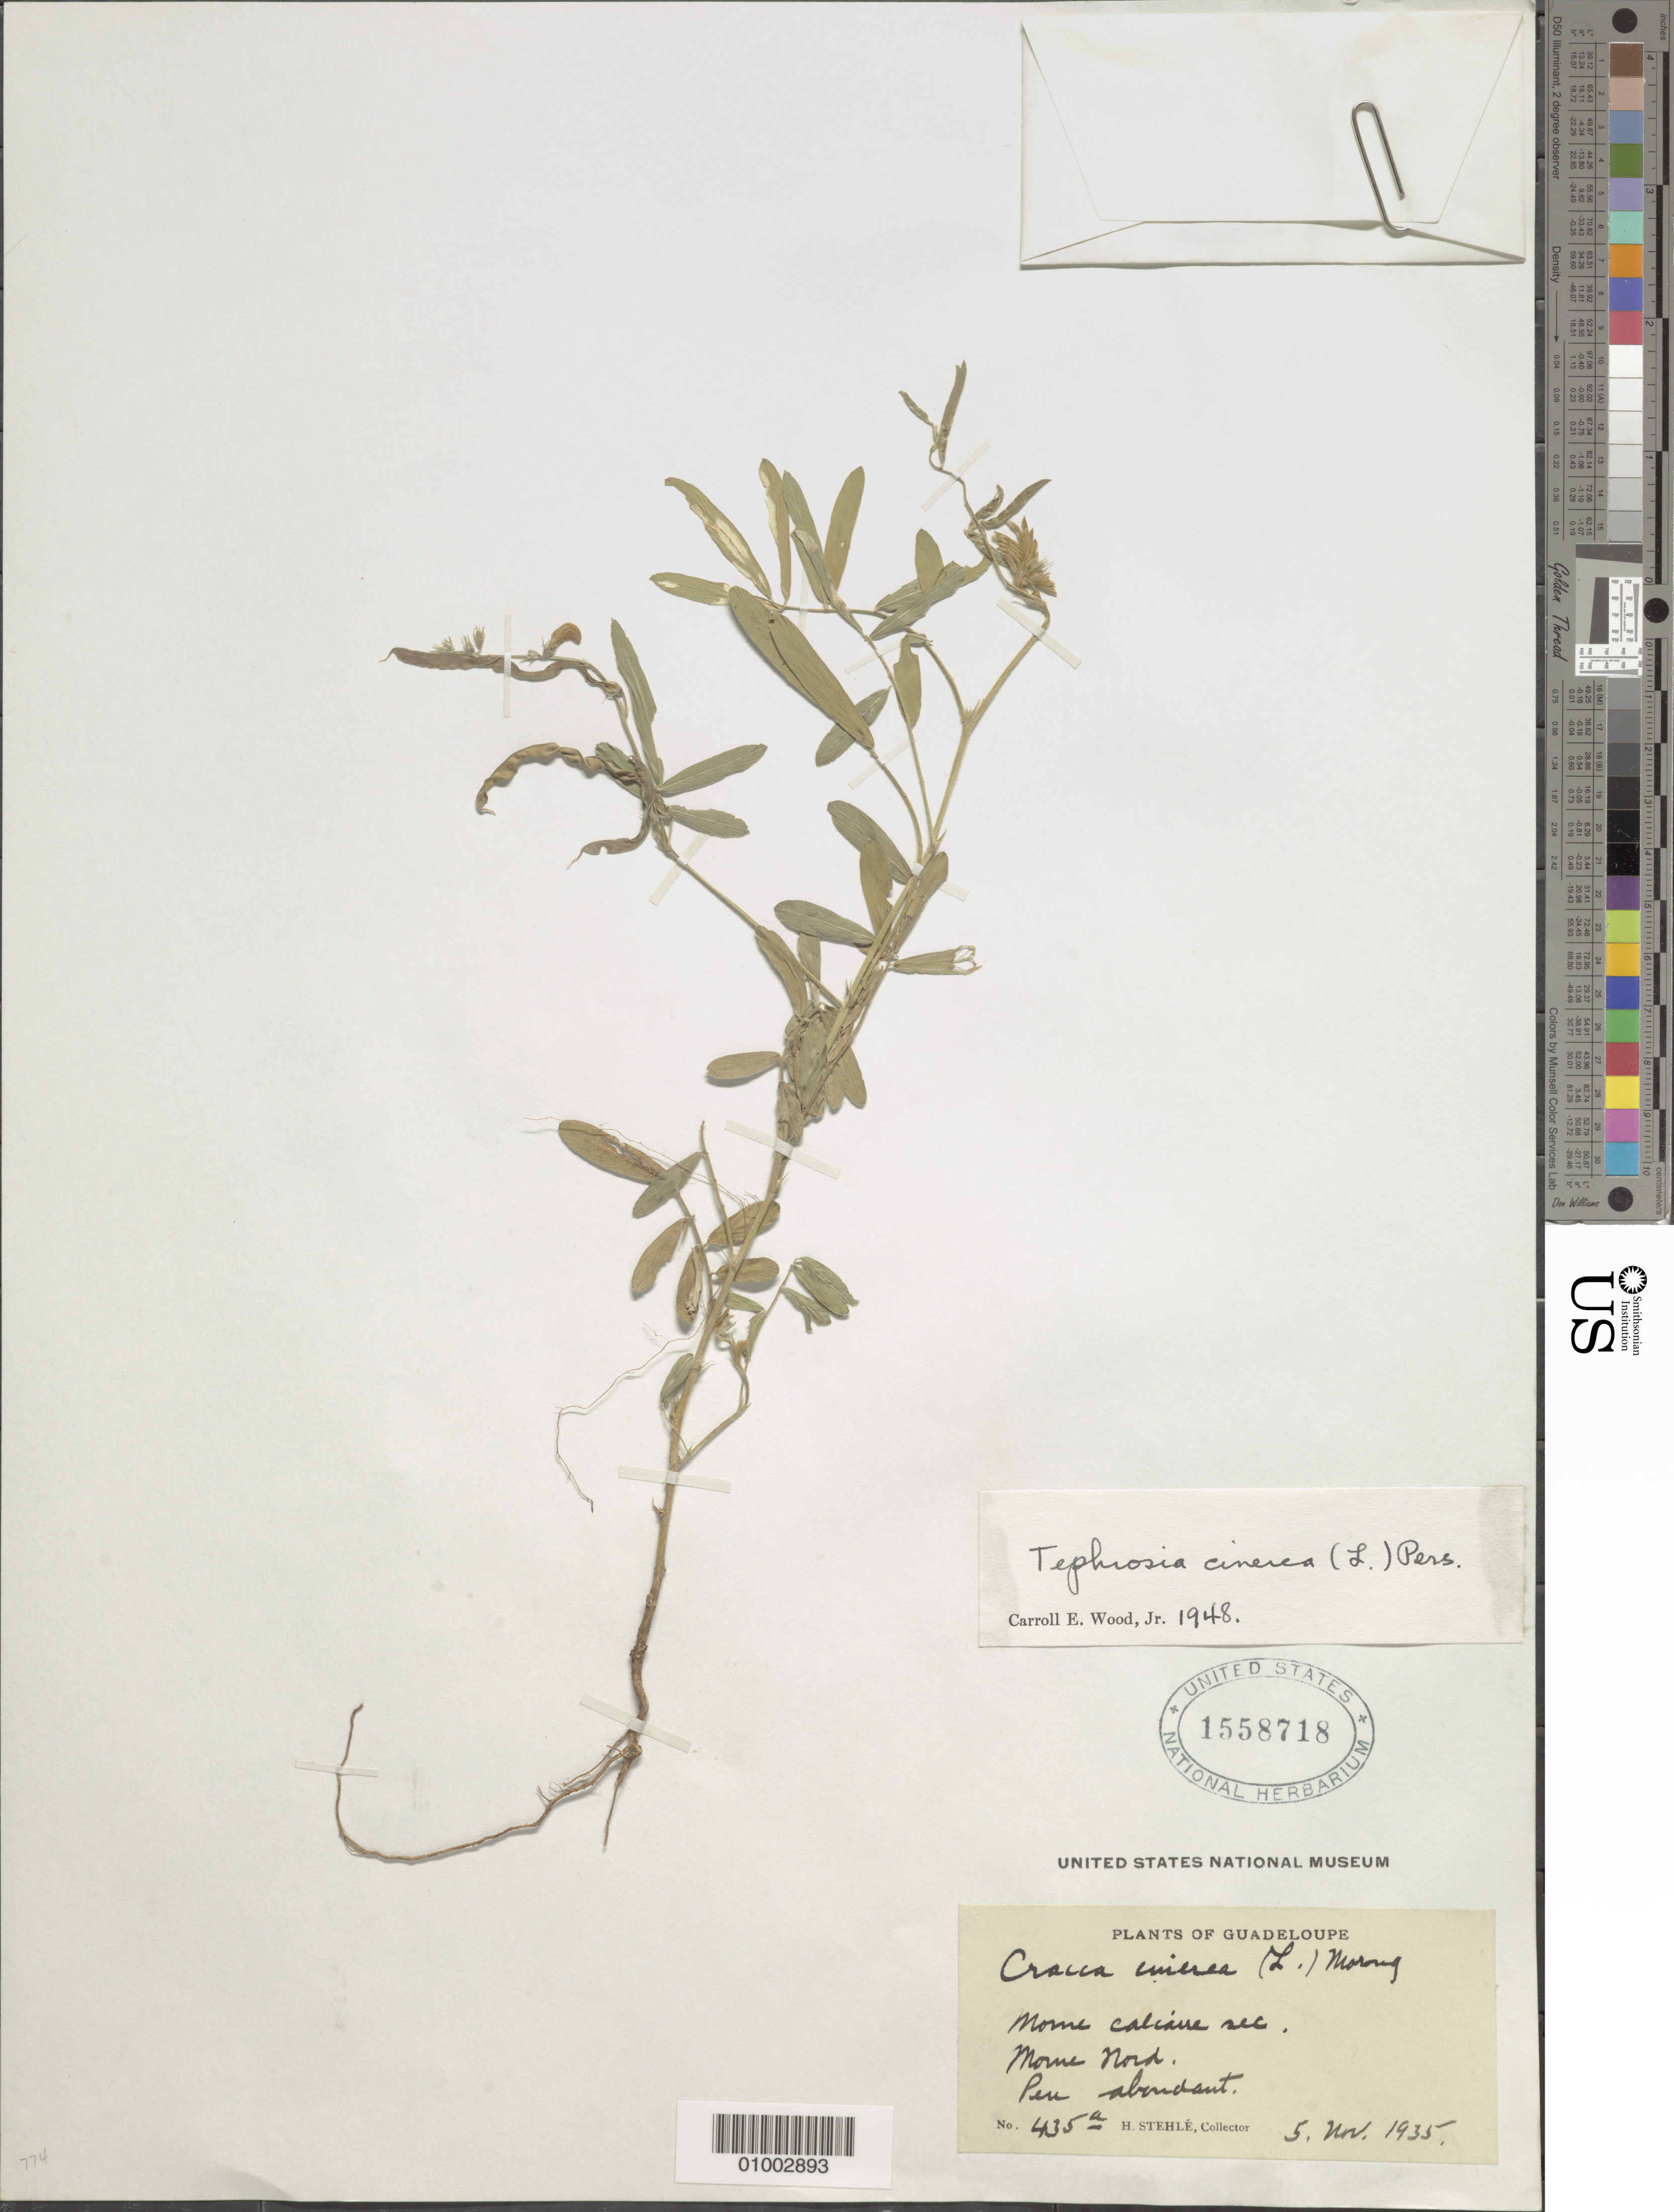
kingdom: Plantae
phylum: Tracheophyta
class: Magnoliopsida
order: Fabales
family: Fabaceae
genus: Tephrosia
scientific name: Tephrosia cinerea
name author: (L.) Pers.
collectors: H. Stehlé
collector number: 435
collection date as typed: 05 Nov 1935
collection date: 1935-11-05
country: Guadeloupe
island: Basse Terre [Guadeloupe]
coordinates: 0 N, 0 E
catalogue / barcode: US 1558718